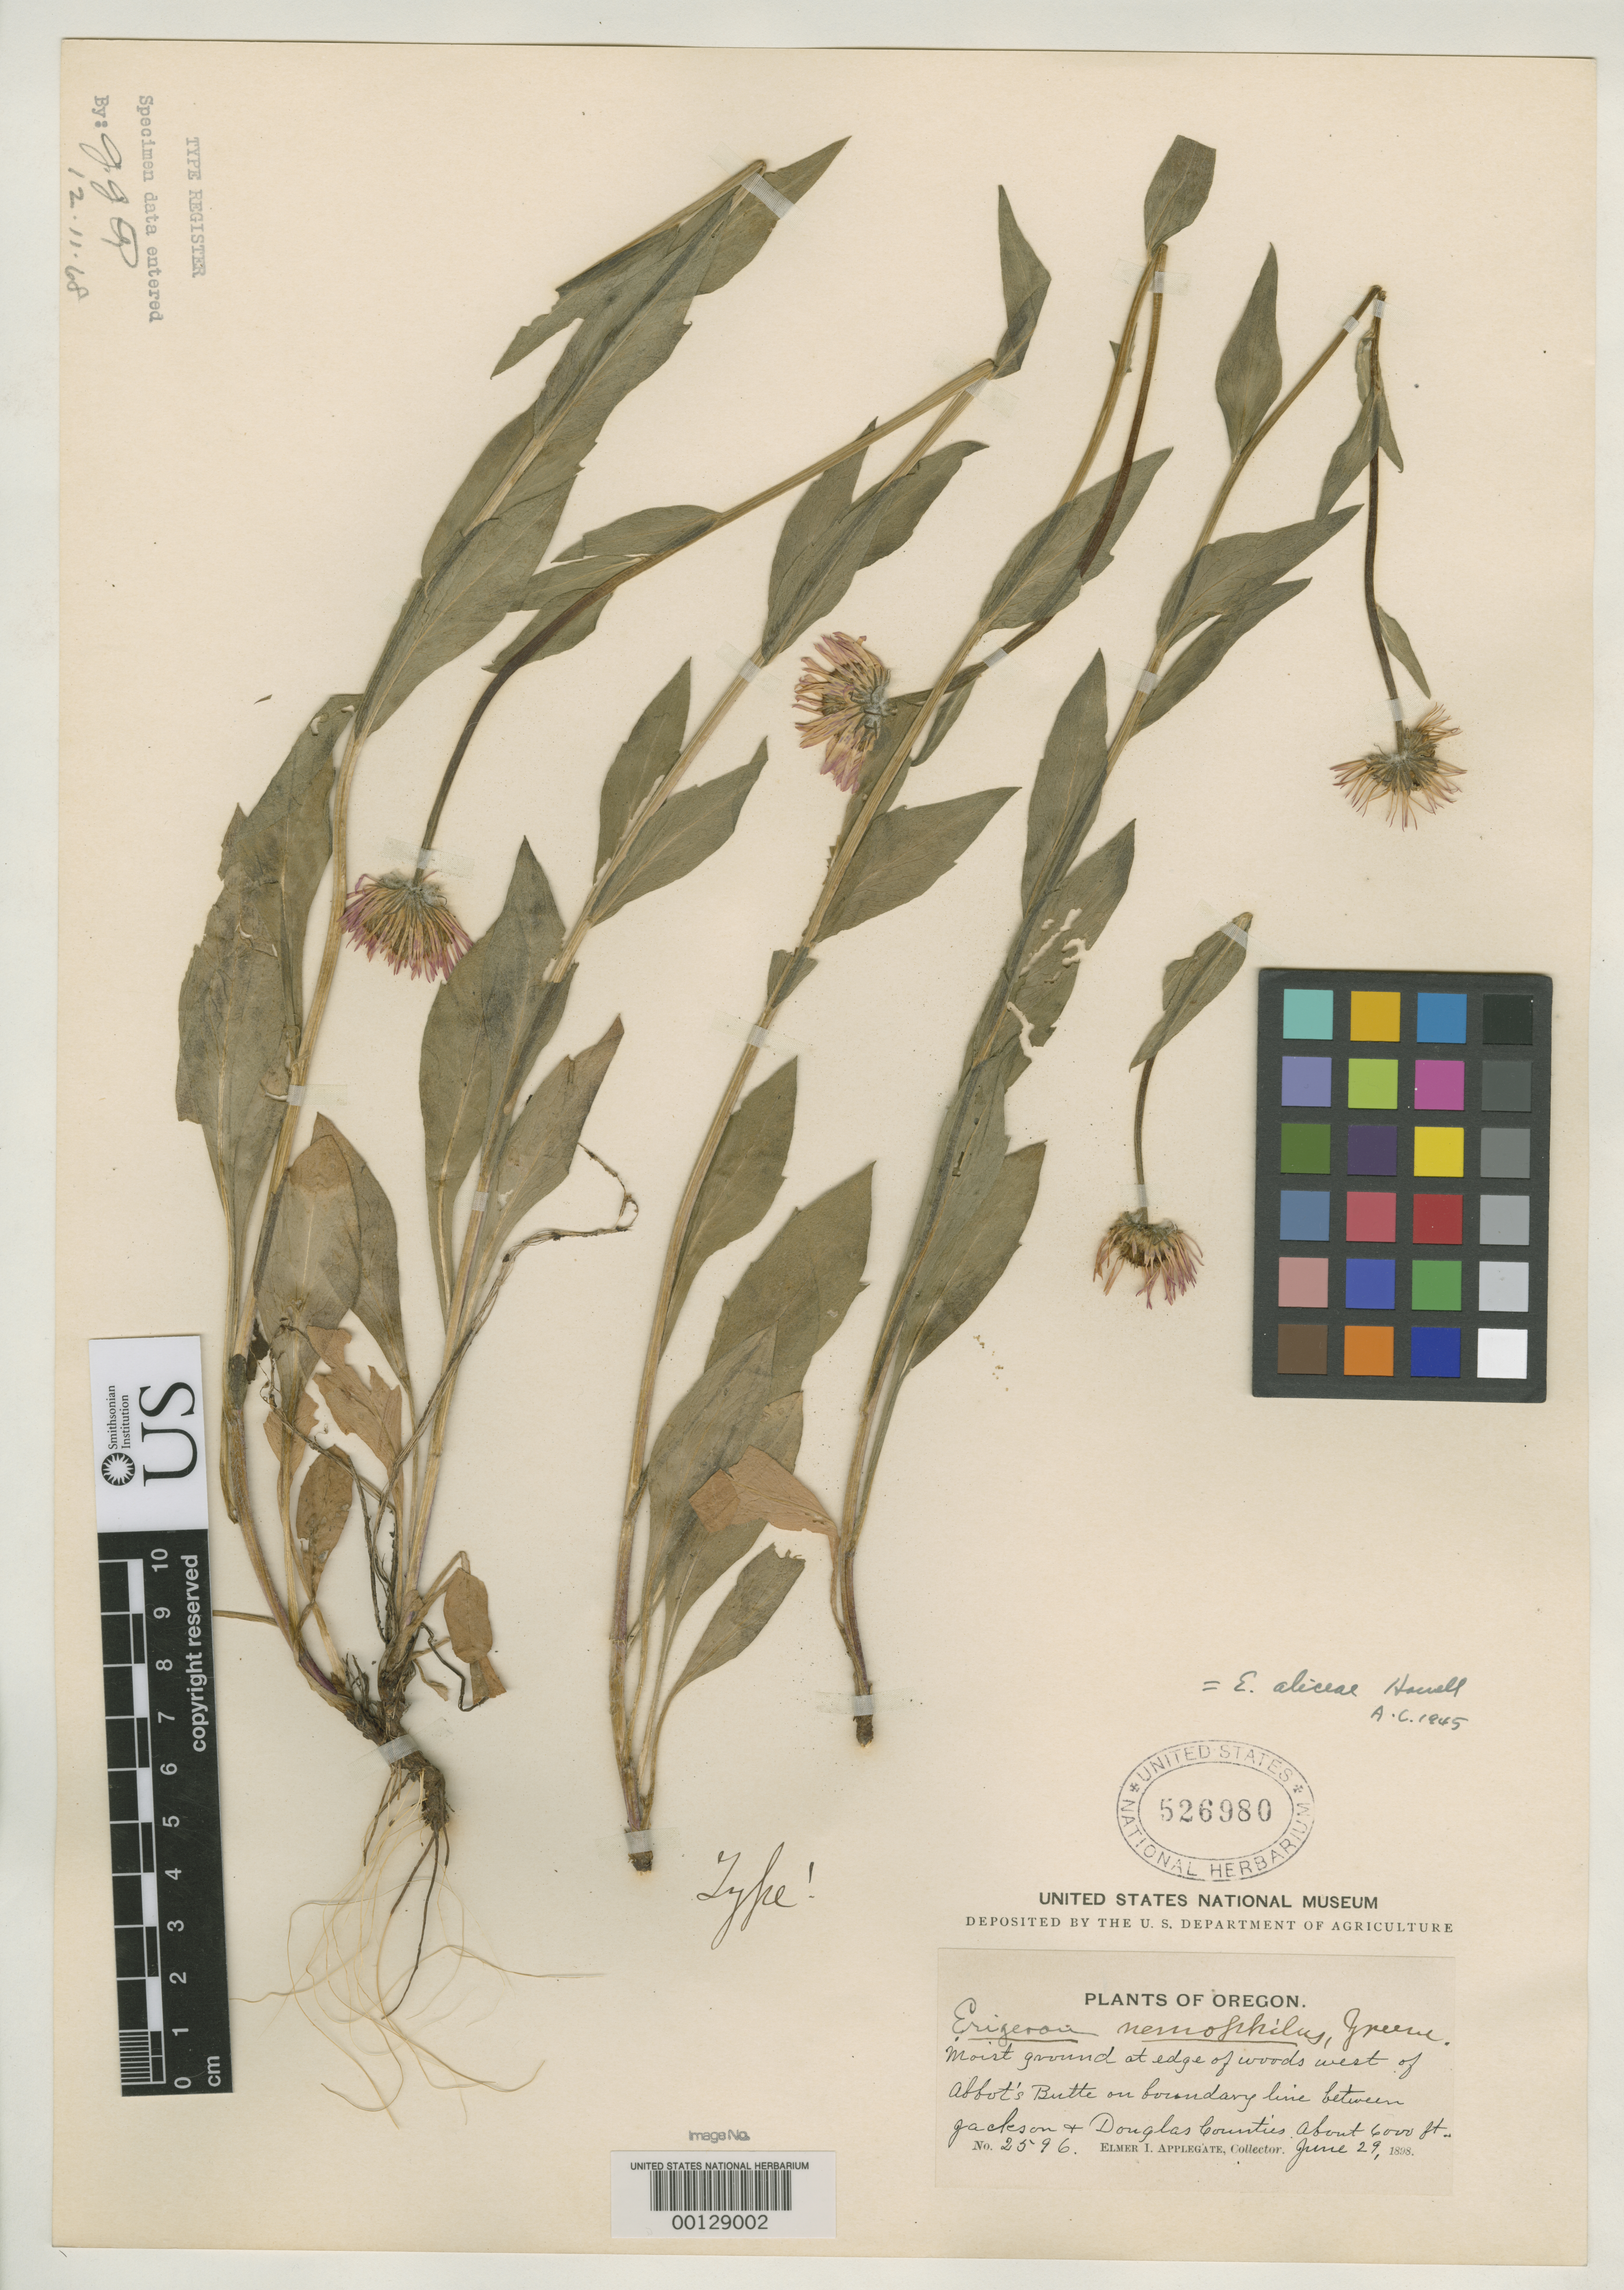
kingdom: Plantae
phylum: Tracheophyta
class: Magnoliopsida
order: Asterales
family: Asteraceae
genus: Erigeron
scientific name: Erigeron nemophilus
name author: Greene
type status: Isotype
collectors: E. I. Applegate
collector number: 2596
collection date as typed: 29 Jun 1898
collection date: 1898-06-29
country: United States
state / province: Oregon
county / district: Jackson / Douglas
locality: Abbott's Butte.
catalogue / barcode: US 526980